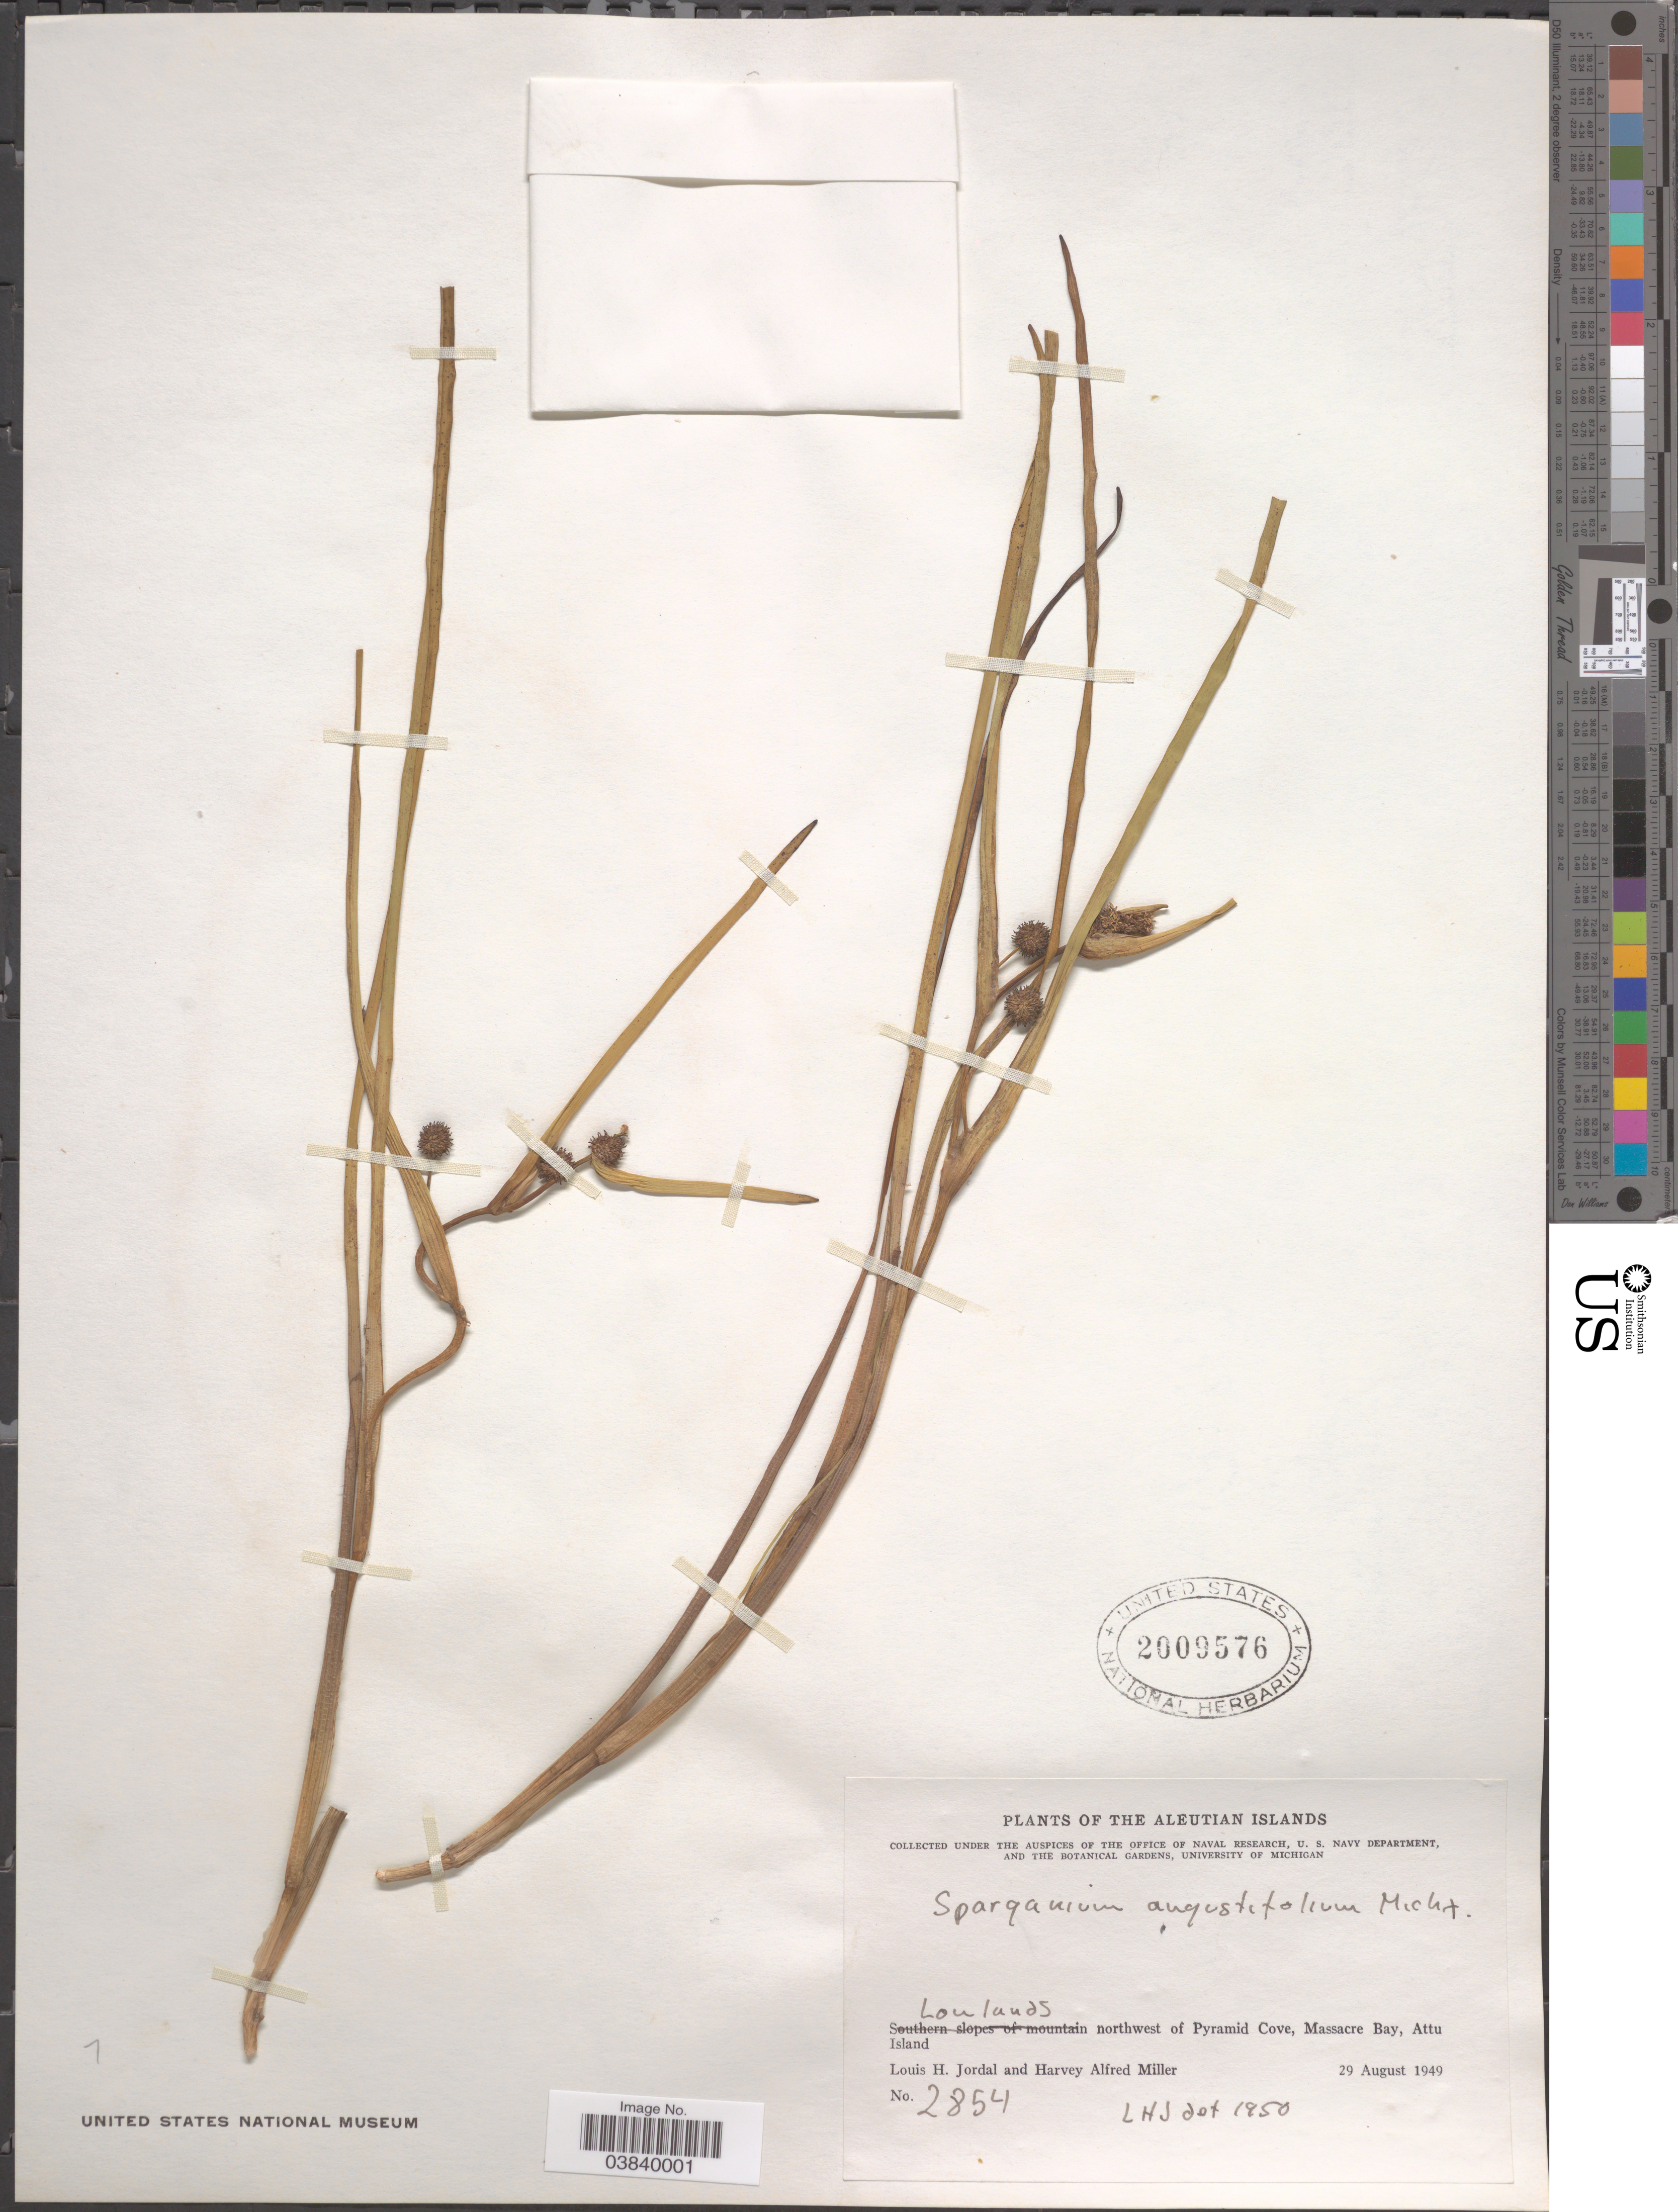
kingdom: Plantae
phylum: Tracheophyta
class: Liliopsida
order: Poales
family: Typhaceae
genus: Sparganium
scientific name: Sparganium angustifolium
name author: Michx.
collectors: L. Jordal & H. A. Miller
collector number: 2854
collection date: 1949-08-29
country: United States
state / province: Alaska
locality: Aleutian Islands. Lowlands northwest of Pyramid Cove, Massacre Bay, Attu Island.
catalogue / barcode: US 2009576